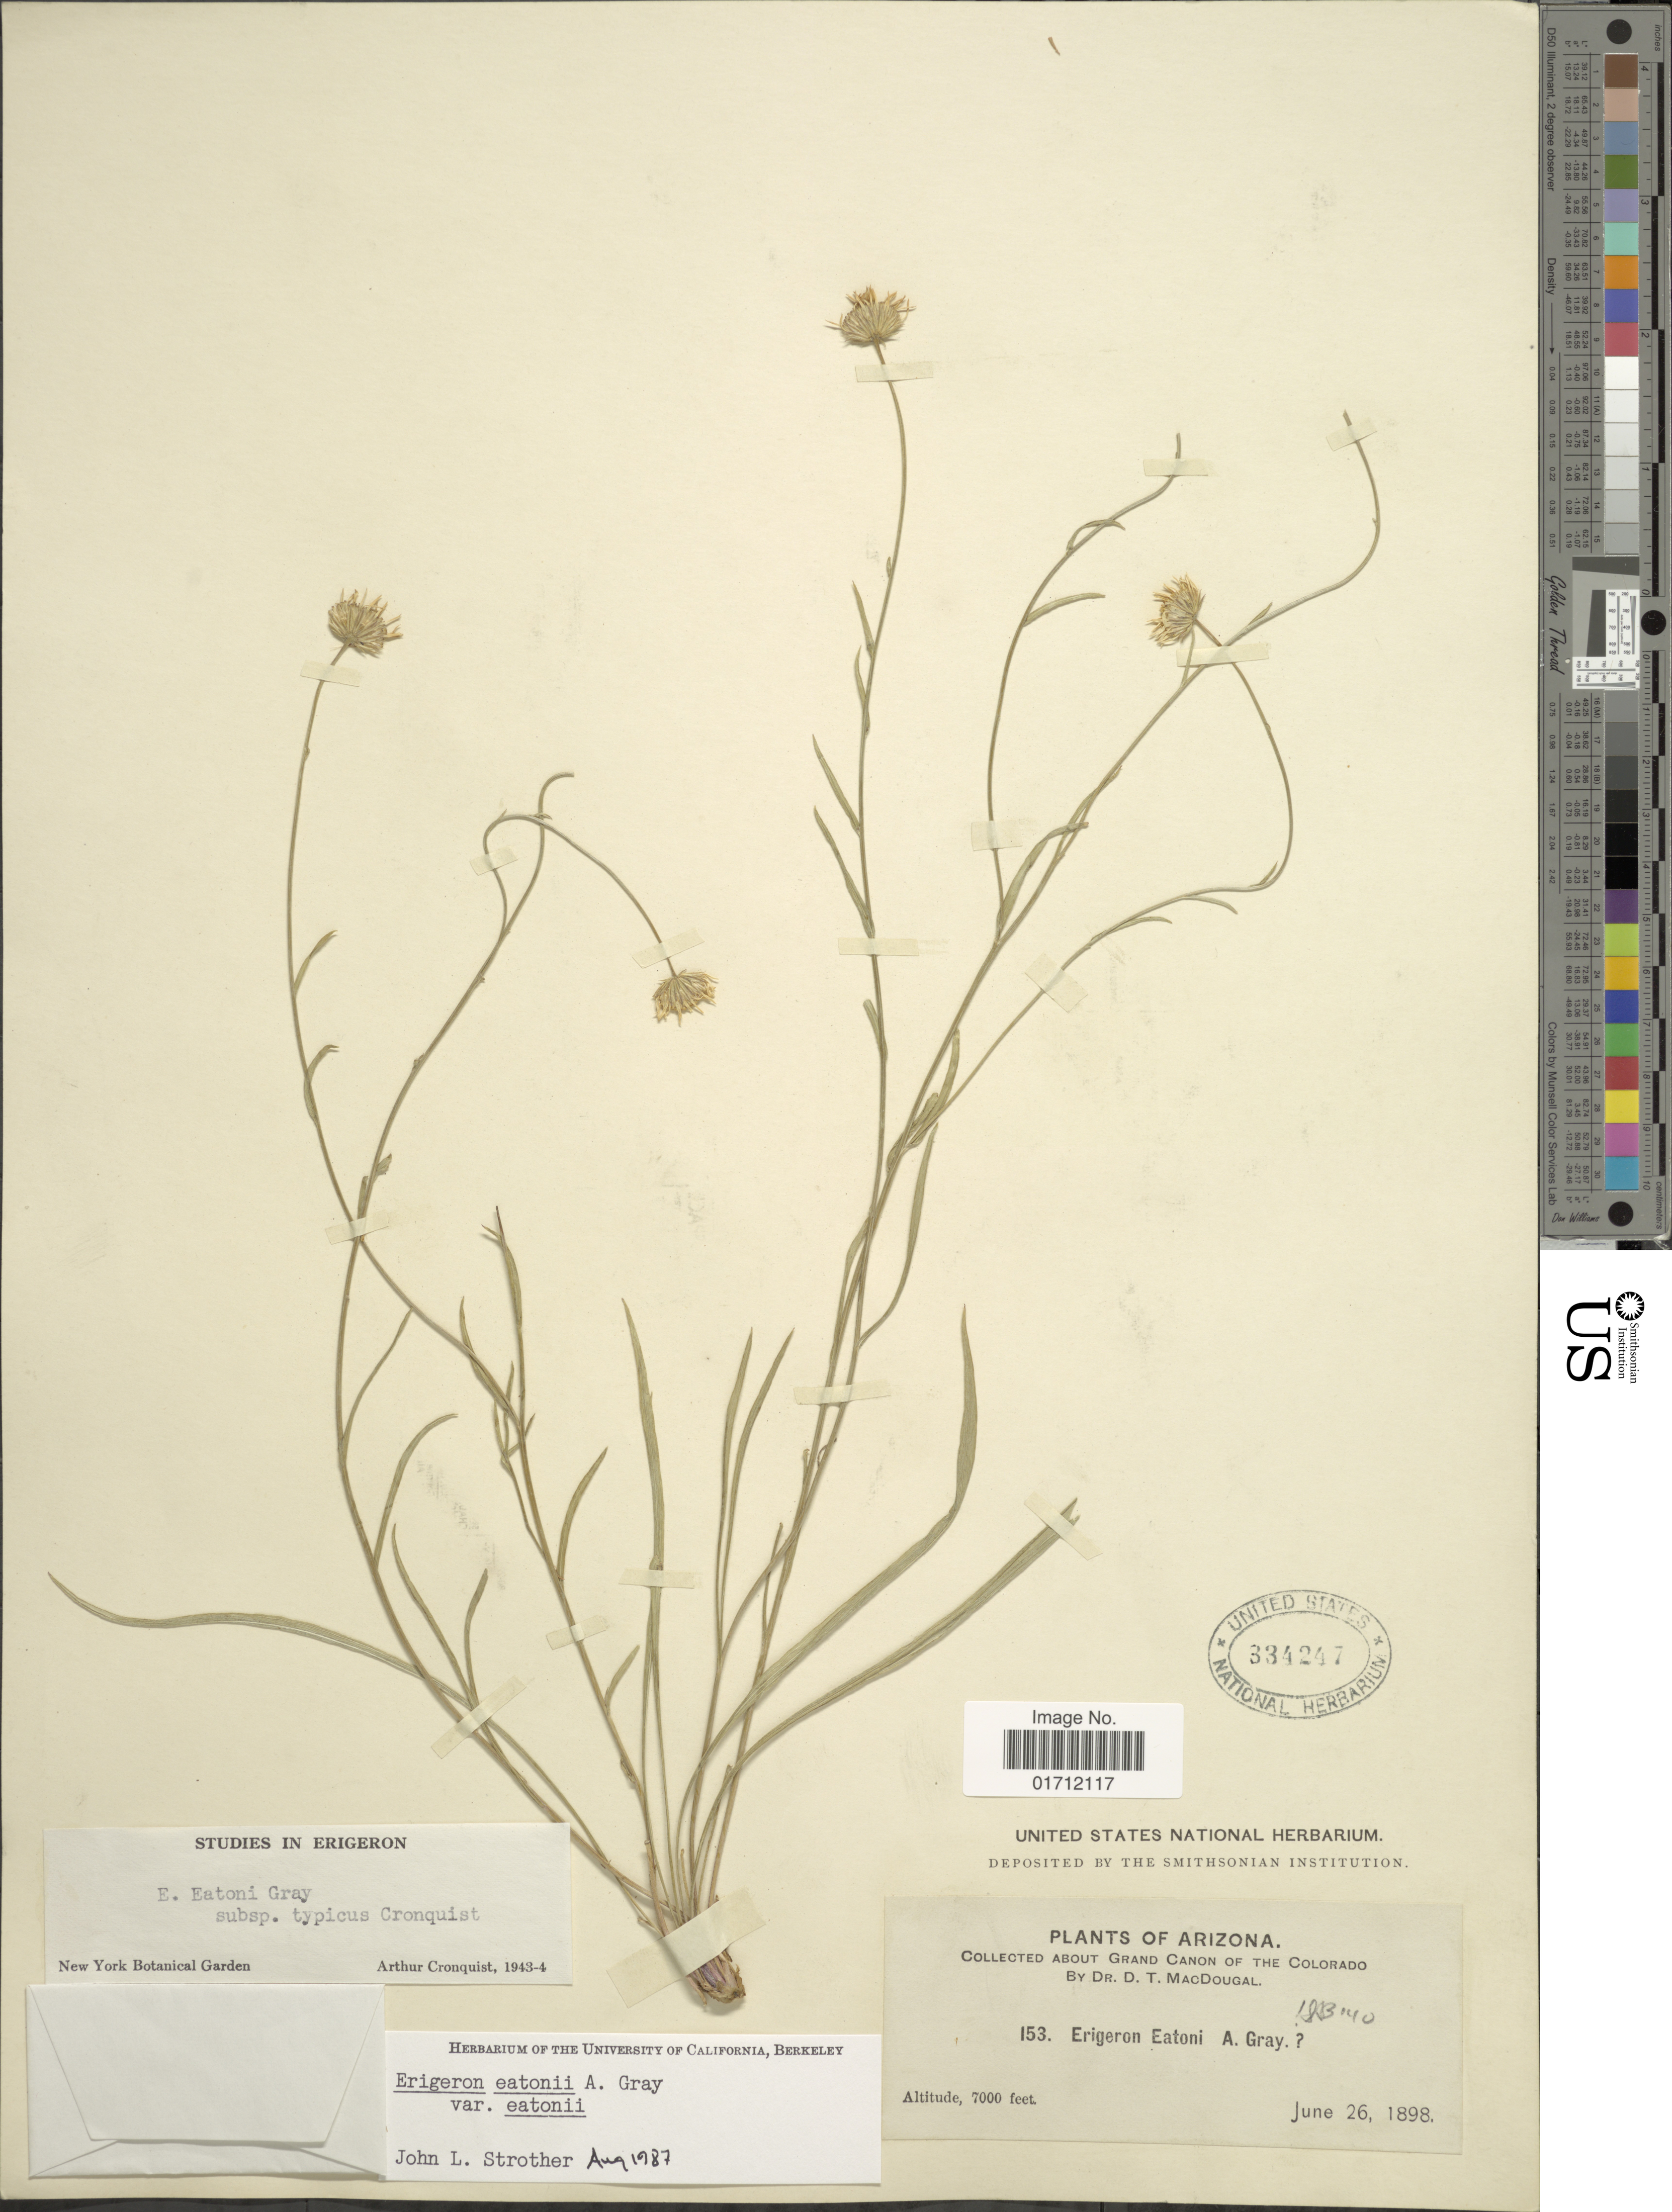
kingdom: Plantae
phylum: Tracheophyta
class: Magnoliopsida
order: Asterales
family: Asteraceae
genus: Erigeron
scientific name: Erigeron eatonii var. eatonii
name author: A. Gray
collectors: D. T. MacDougal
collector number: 153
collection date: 1898-06-26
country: United States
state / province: Arizona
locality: Grand Canon of the Colorado.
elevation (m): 2134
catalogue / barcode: US 334247